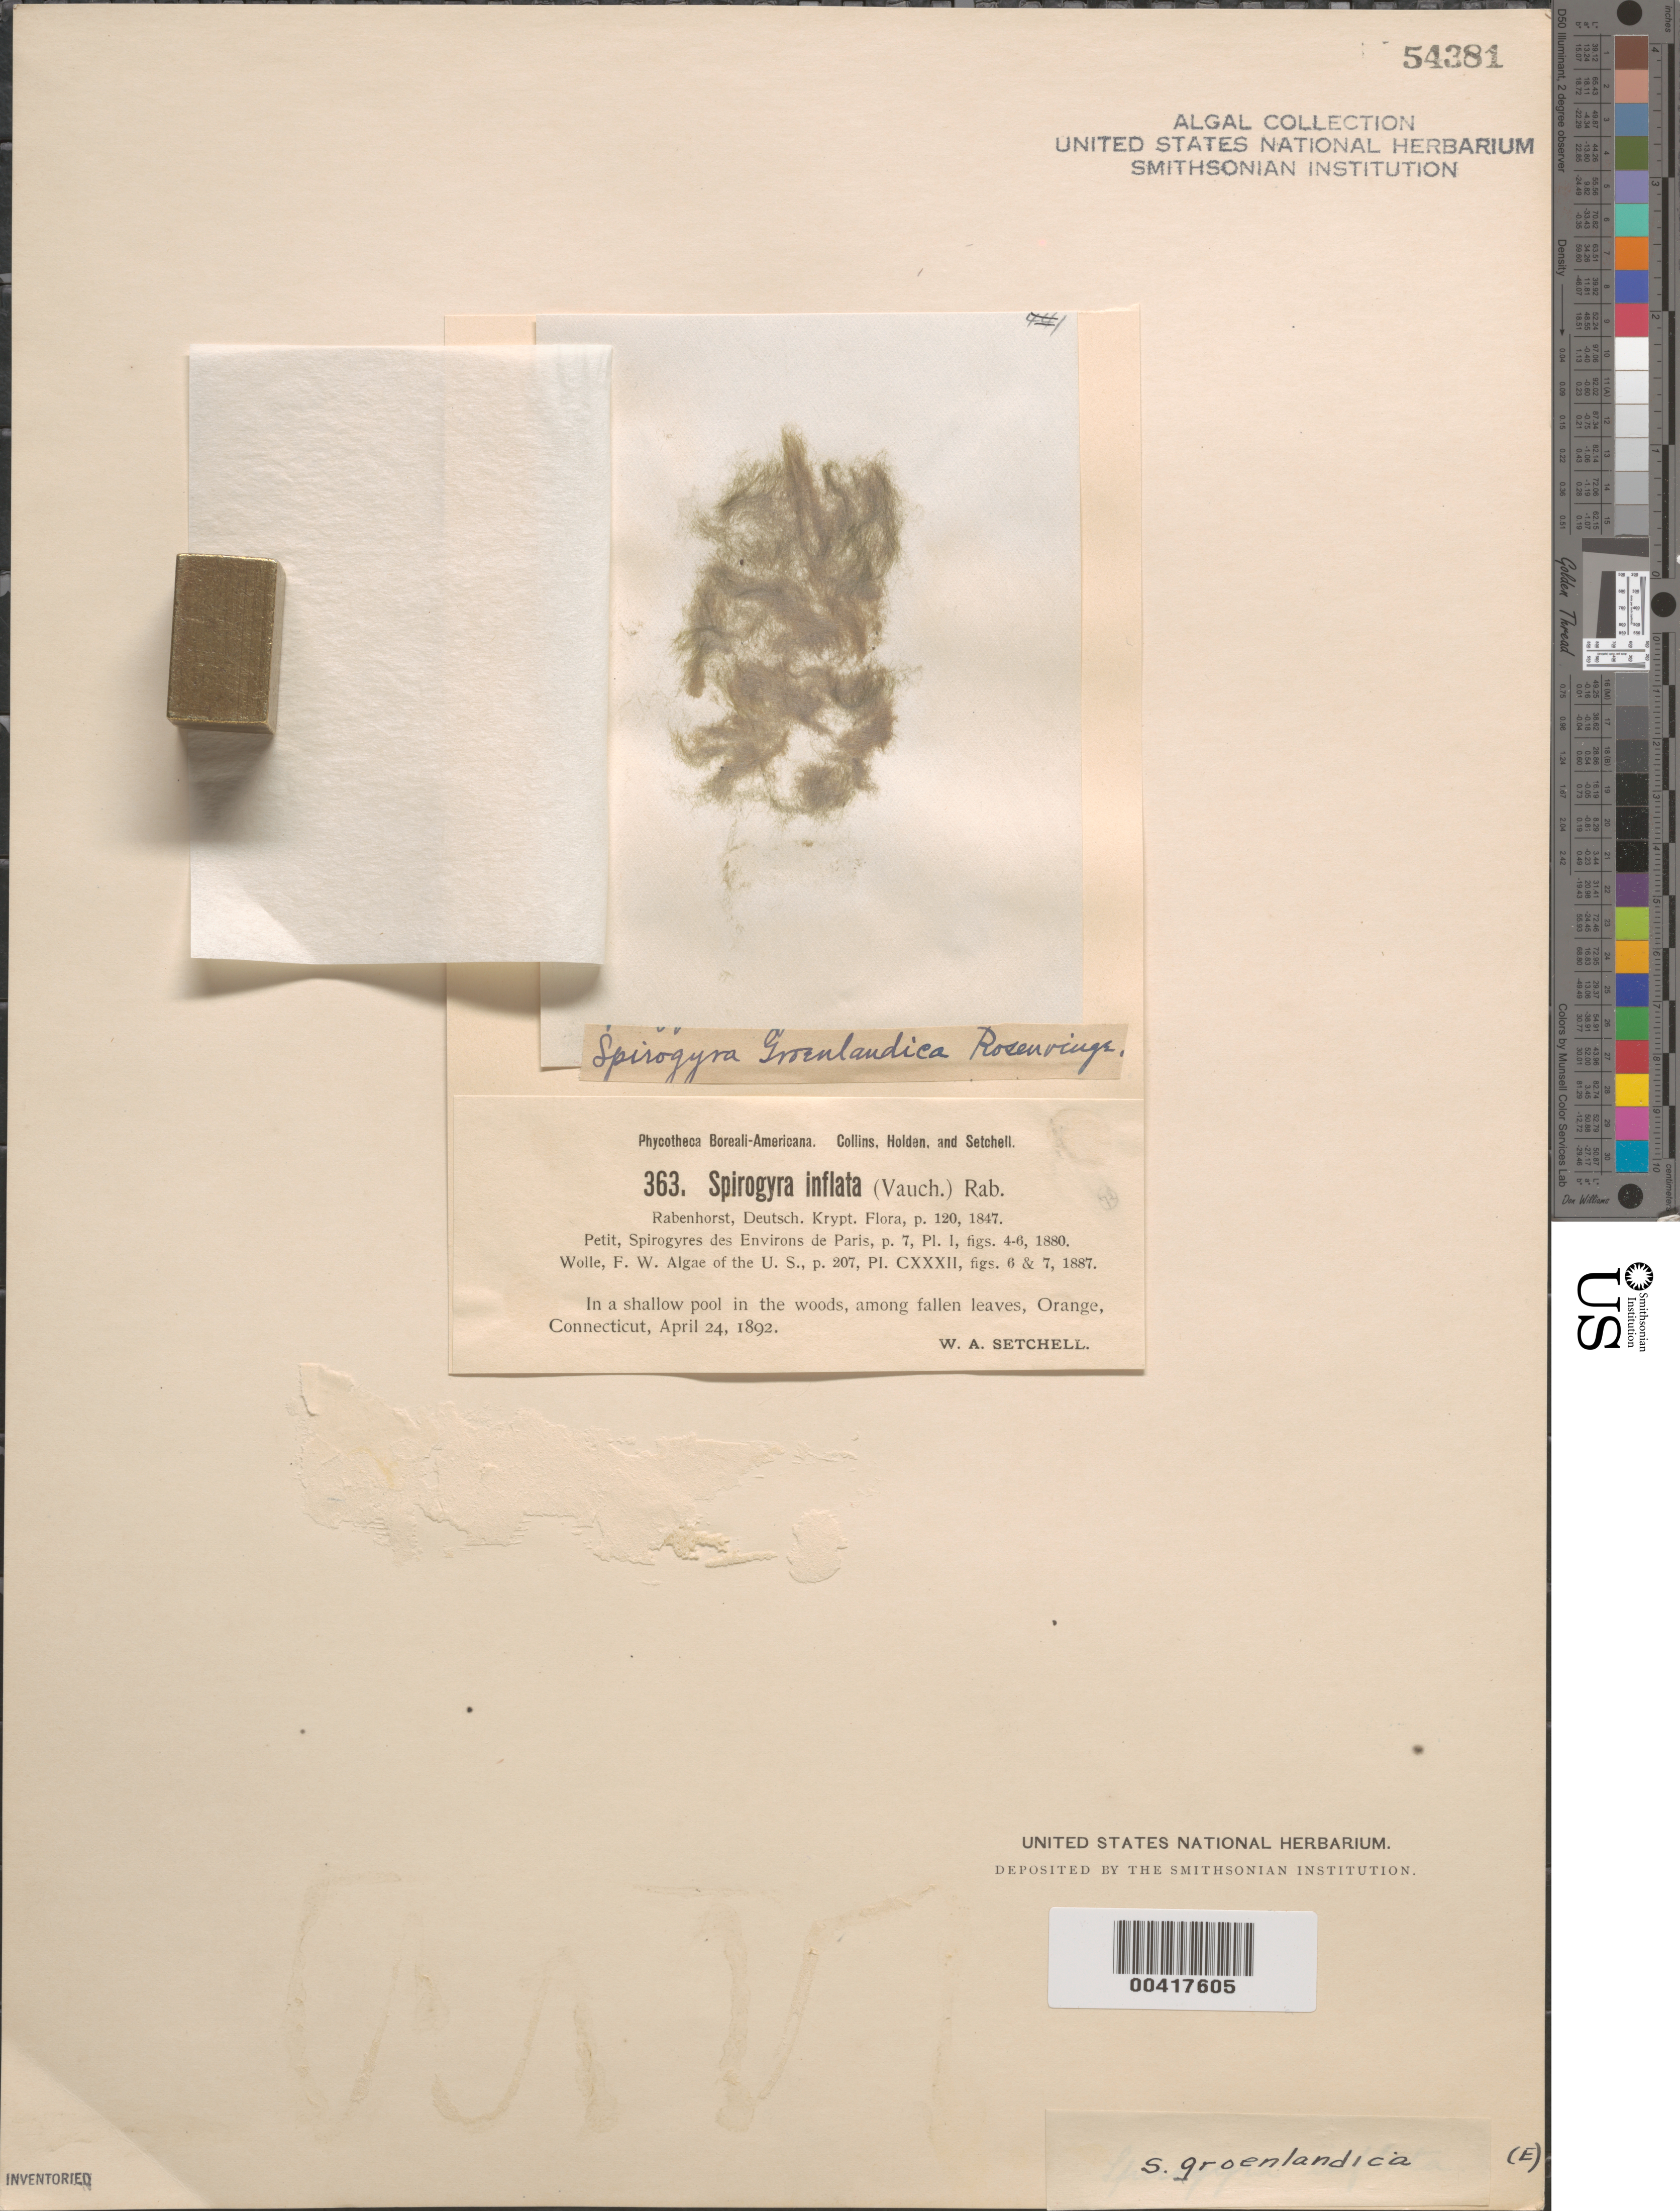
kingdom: Plantae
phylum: Charophyta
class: Zygnematophyceae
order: Zygnematales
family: Zygnemataceae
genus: Spirogyra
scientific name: Spirogyra groenlandica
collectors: W. Setchell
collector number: PB-A 363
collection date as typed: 24 Apr 1892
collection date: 1892-04-24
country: United States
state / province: Connecticut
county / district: New Haven County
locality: Orange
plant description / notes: Collins, Holden & Setchell, Phycotheca Boreali-Americana, as Spirogyra inflata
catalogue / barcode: US 54381